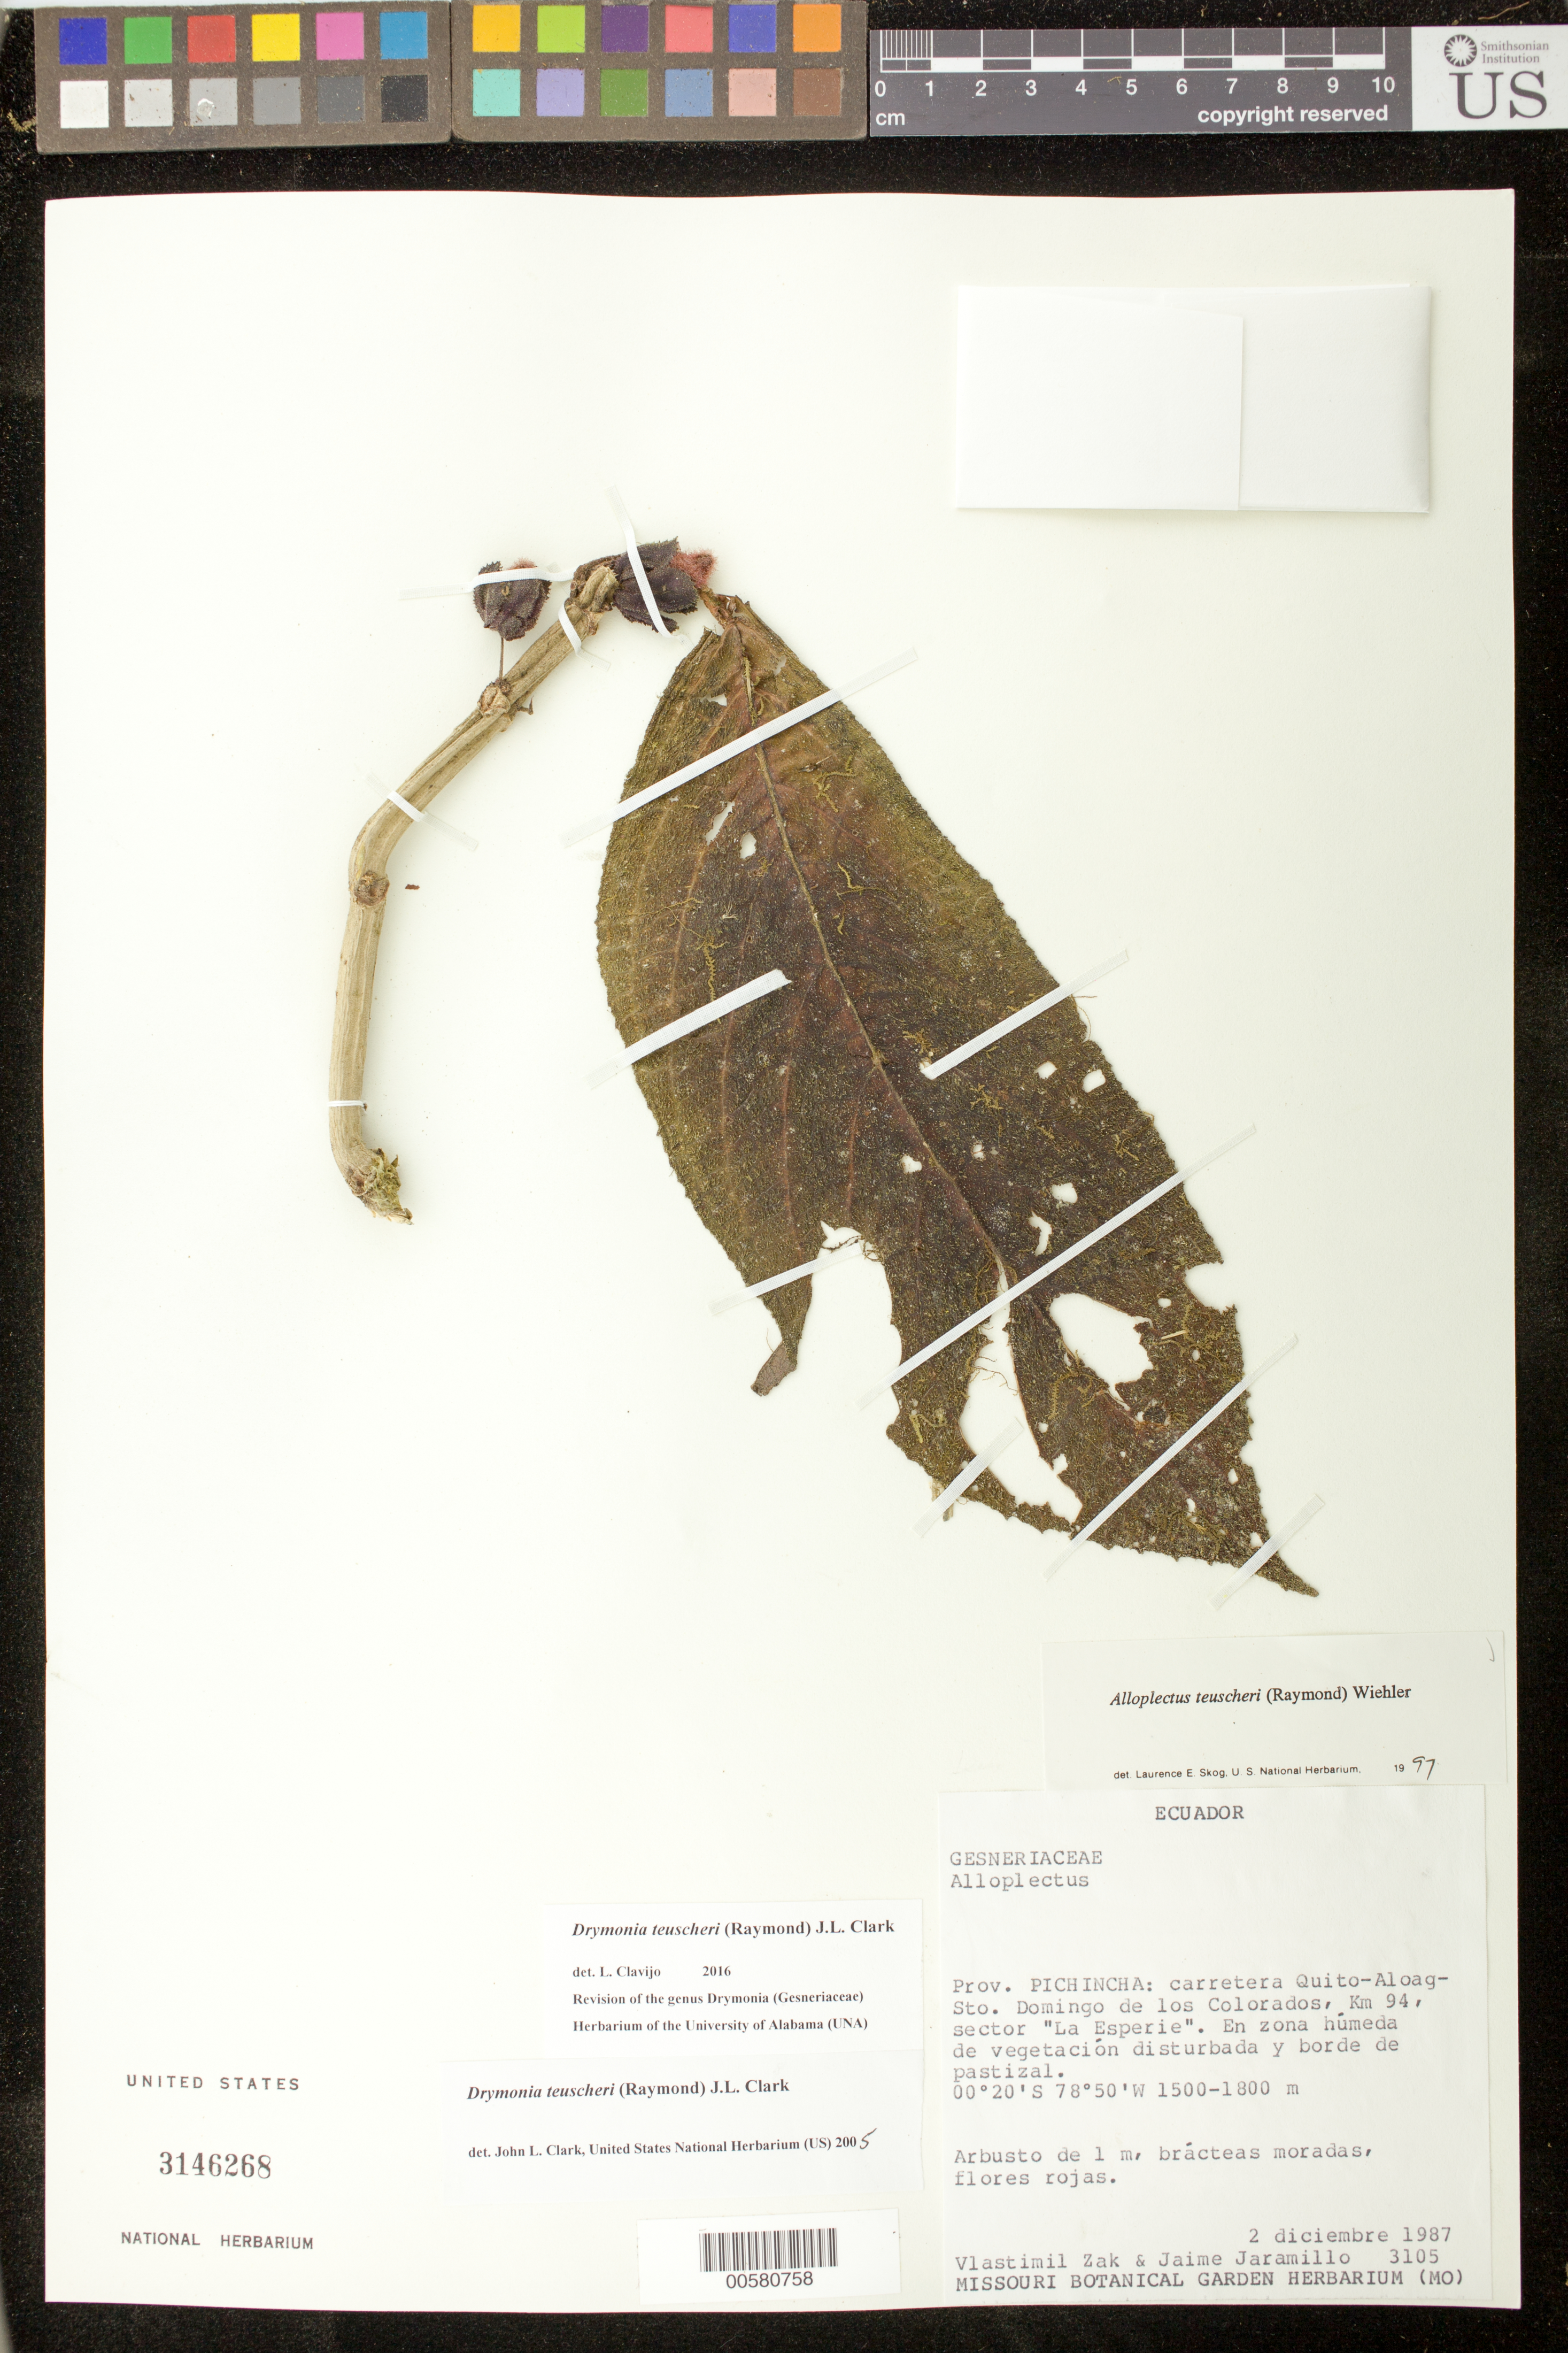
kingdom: Plantae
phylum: Tracheophyta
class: Magnoliopsida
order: Lamiales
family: Gesneriaceae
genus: Drymonia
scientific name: Drymonia teuscheri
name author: (Raymond) J.L. Clark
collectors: V. Zak & J. L. Jaramillo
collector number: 3105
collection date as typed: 02 Dec 1987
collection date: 1987-12-02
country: Ecuador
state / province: Pichincha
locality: Carretera Quito - Aloag - Sto. Domingo de los Colorados, Km 94, sector "La Esperi"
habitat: Zona húmeda de vegetación disturbada y borde de pastizal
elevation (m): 1500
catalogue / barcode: US 3146268